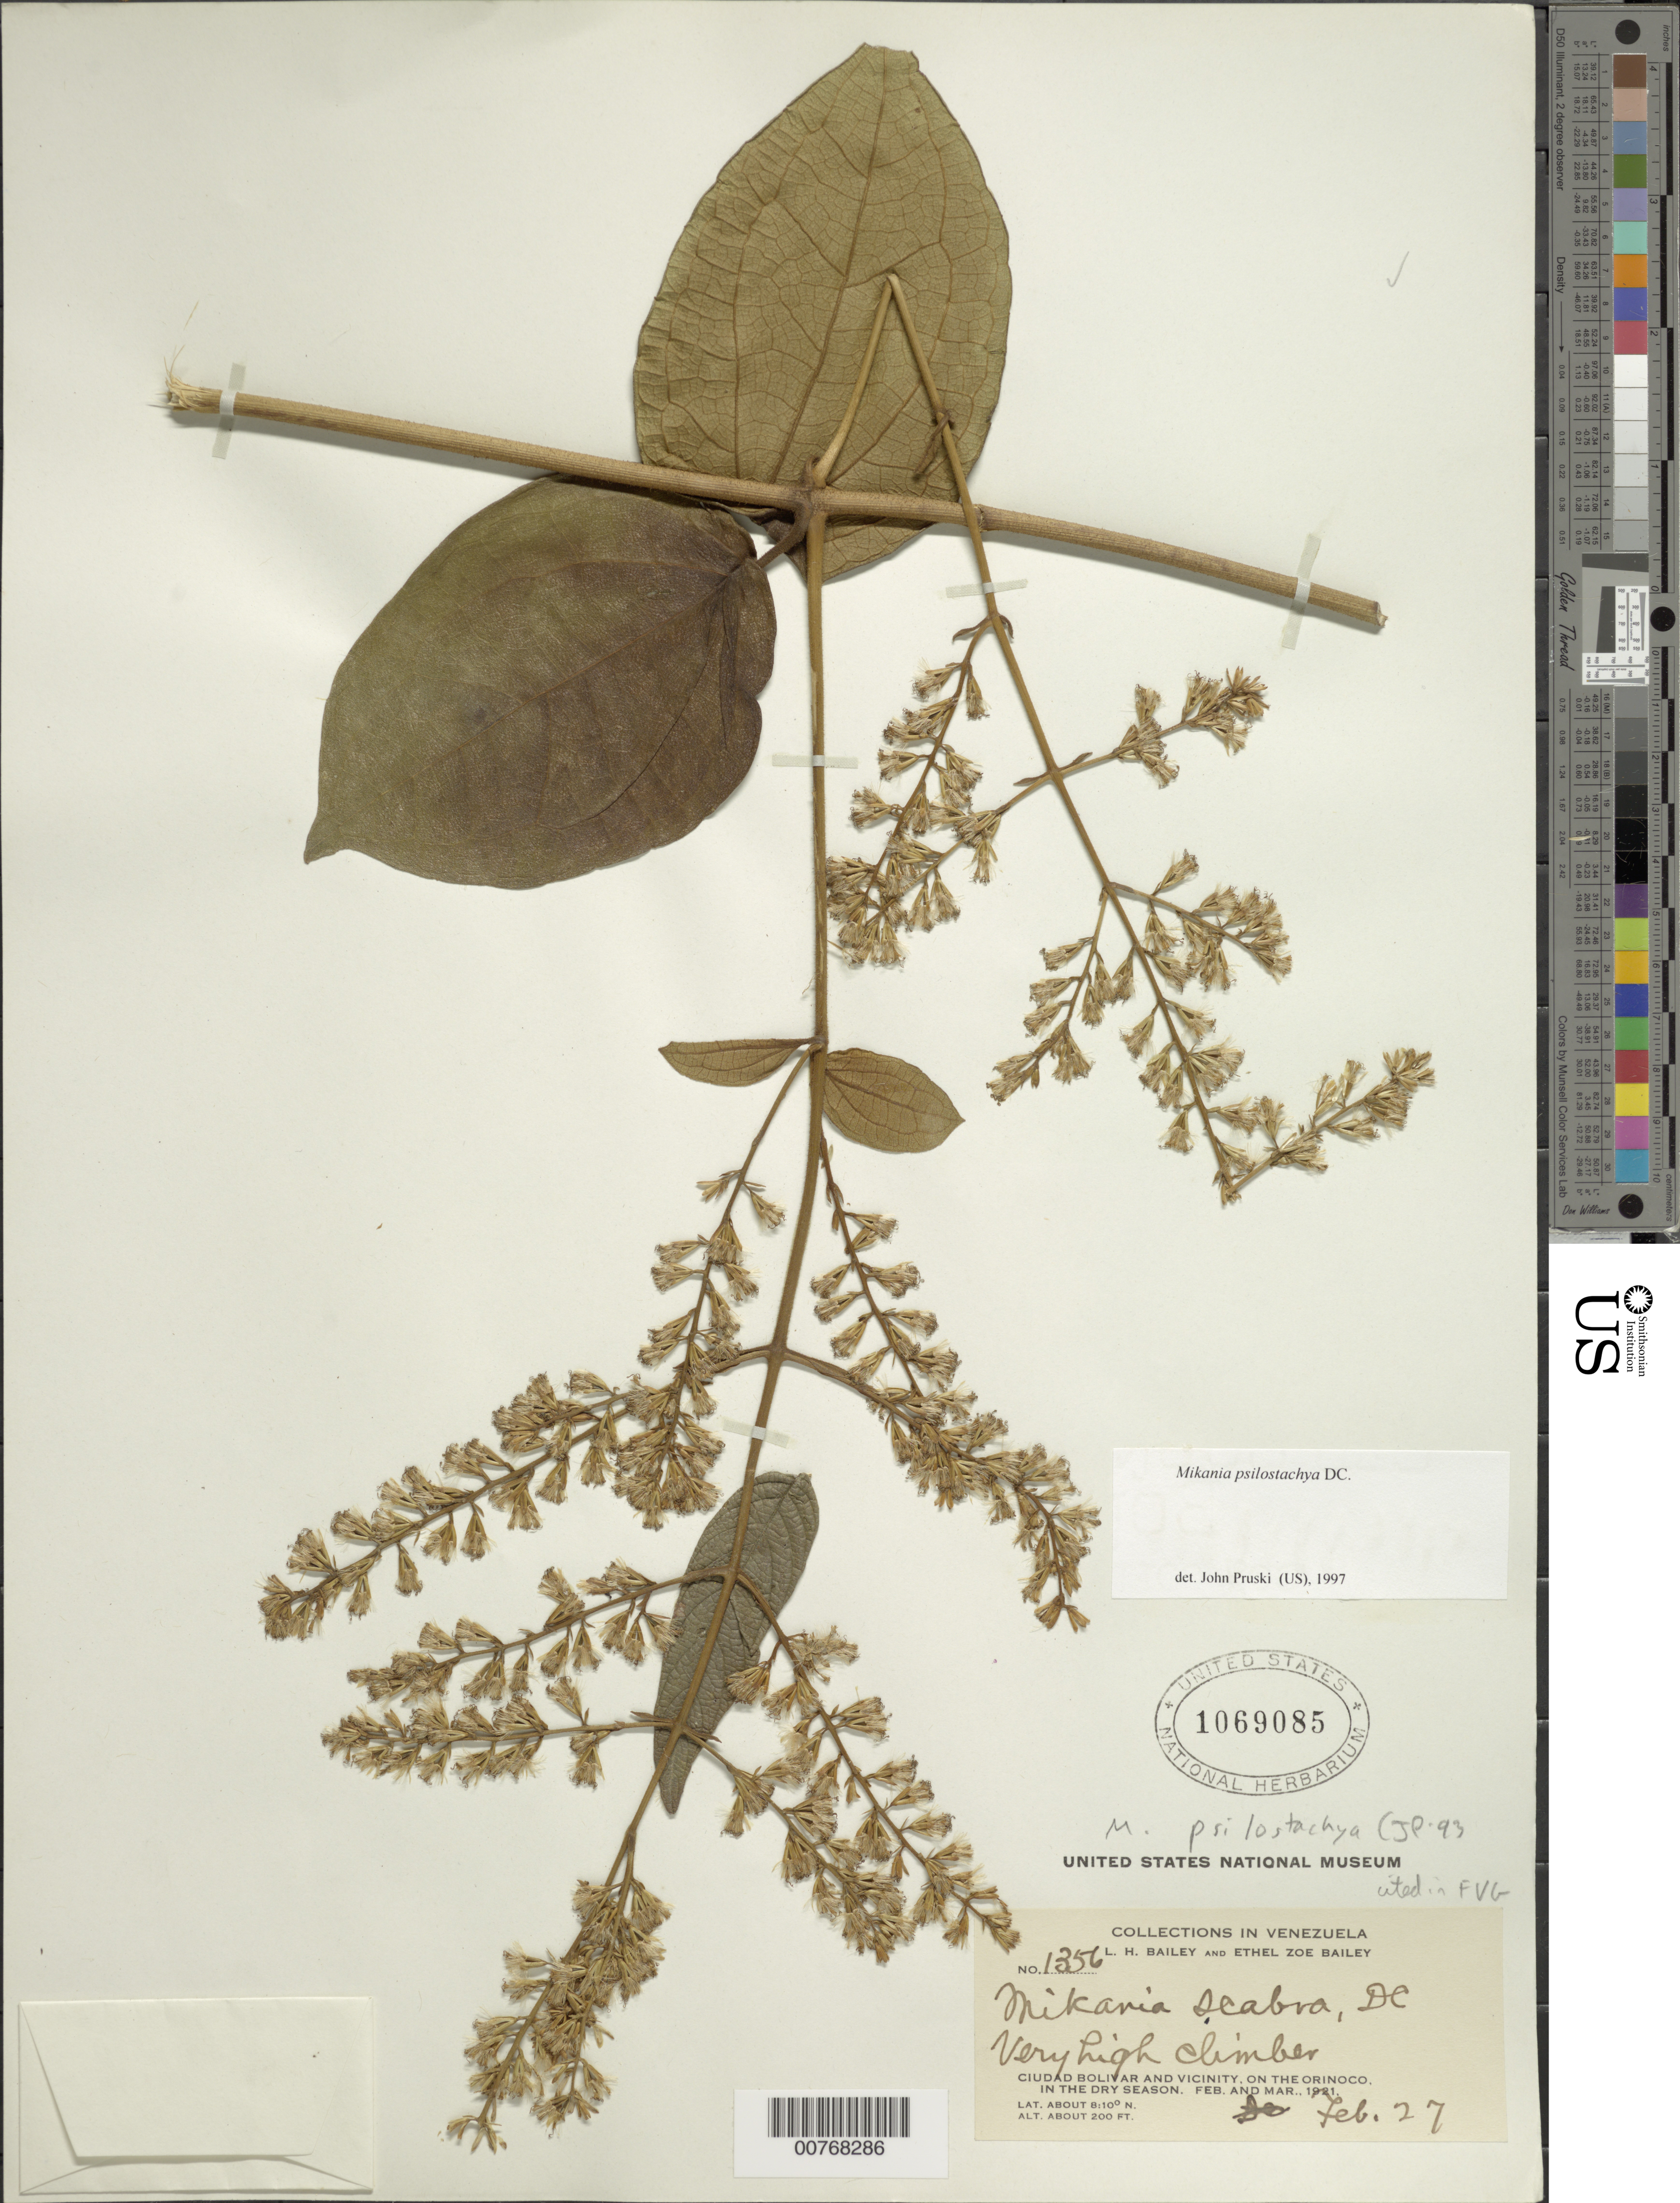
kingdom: Plantae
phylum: Tracheophyta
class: Magnoliopsida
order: Asterales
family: Asteraceae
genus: Mikania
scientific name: Mikania psilostachya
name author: DC.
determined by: Pruski, J. F.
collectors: L. H. Bailey & E. Z. Bailey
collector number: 1356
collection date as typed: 27-Feb-21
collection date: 1921-02-27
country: Venezuela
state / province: Bolívar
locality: Ciudad Bolívar and vicinity, Orinoco R.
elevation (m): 61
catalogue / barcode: US 1069085